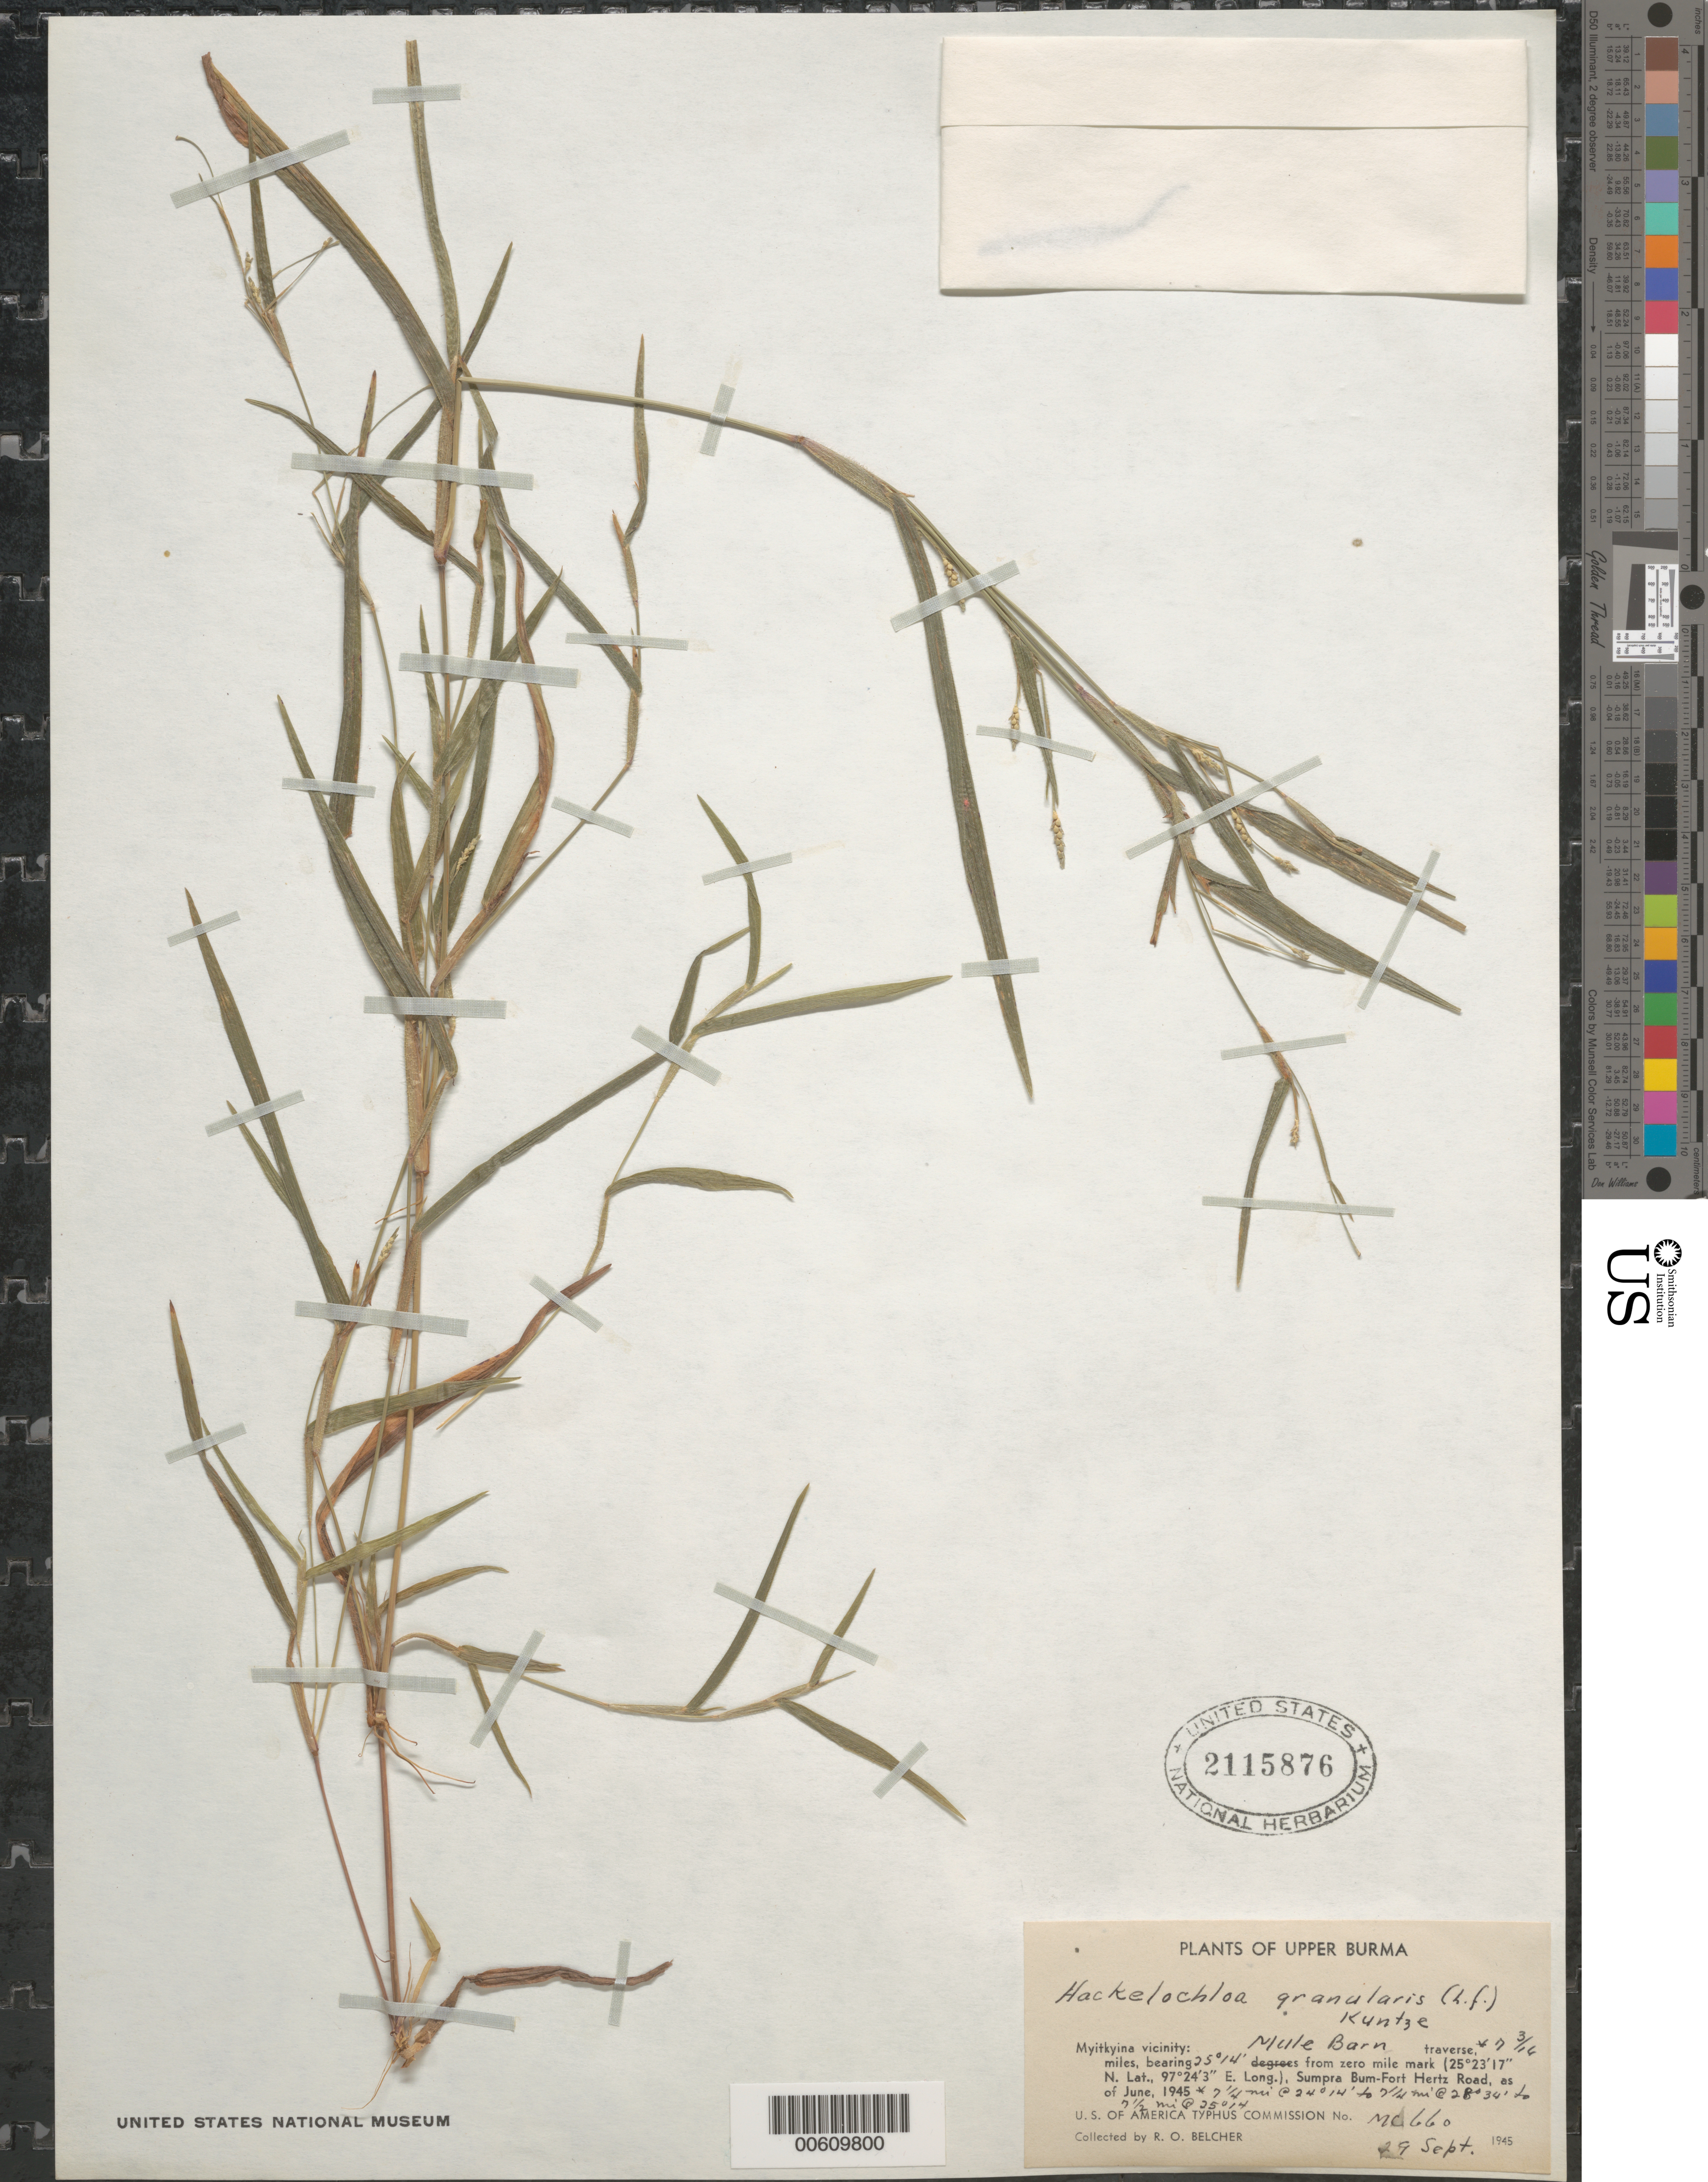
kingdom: Plantae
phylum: Tracheophyta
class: Liliopsida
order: Poales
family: Poaceae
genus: Hackelochloa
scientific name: Hackelochloa granularis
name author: (L.) Kuntze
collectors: R. Belcher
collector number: MC 660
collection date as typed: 29 Sep 1945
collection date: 1945-09-29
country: Myanmar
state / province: Kachin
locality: Myitkyina, Mule Barn, Sumpra Bum-Fort Hertz Road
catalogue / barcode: US 2115876